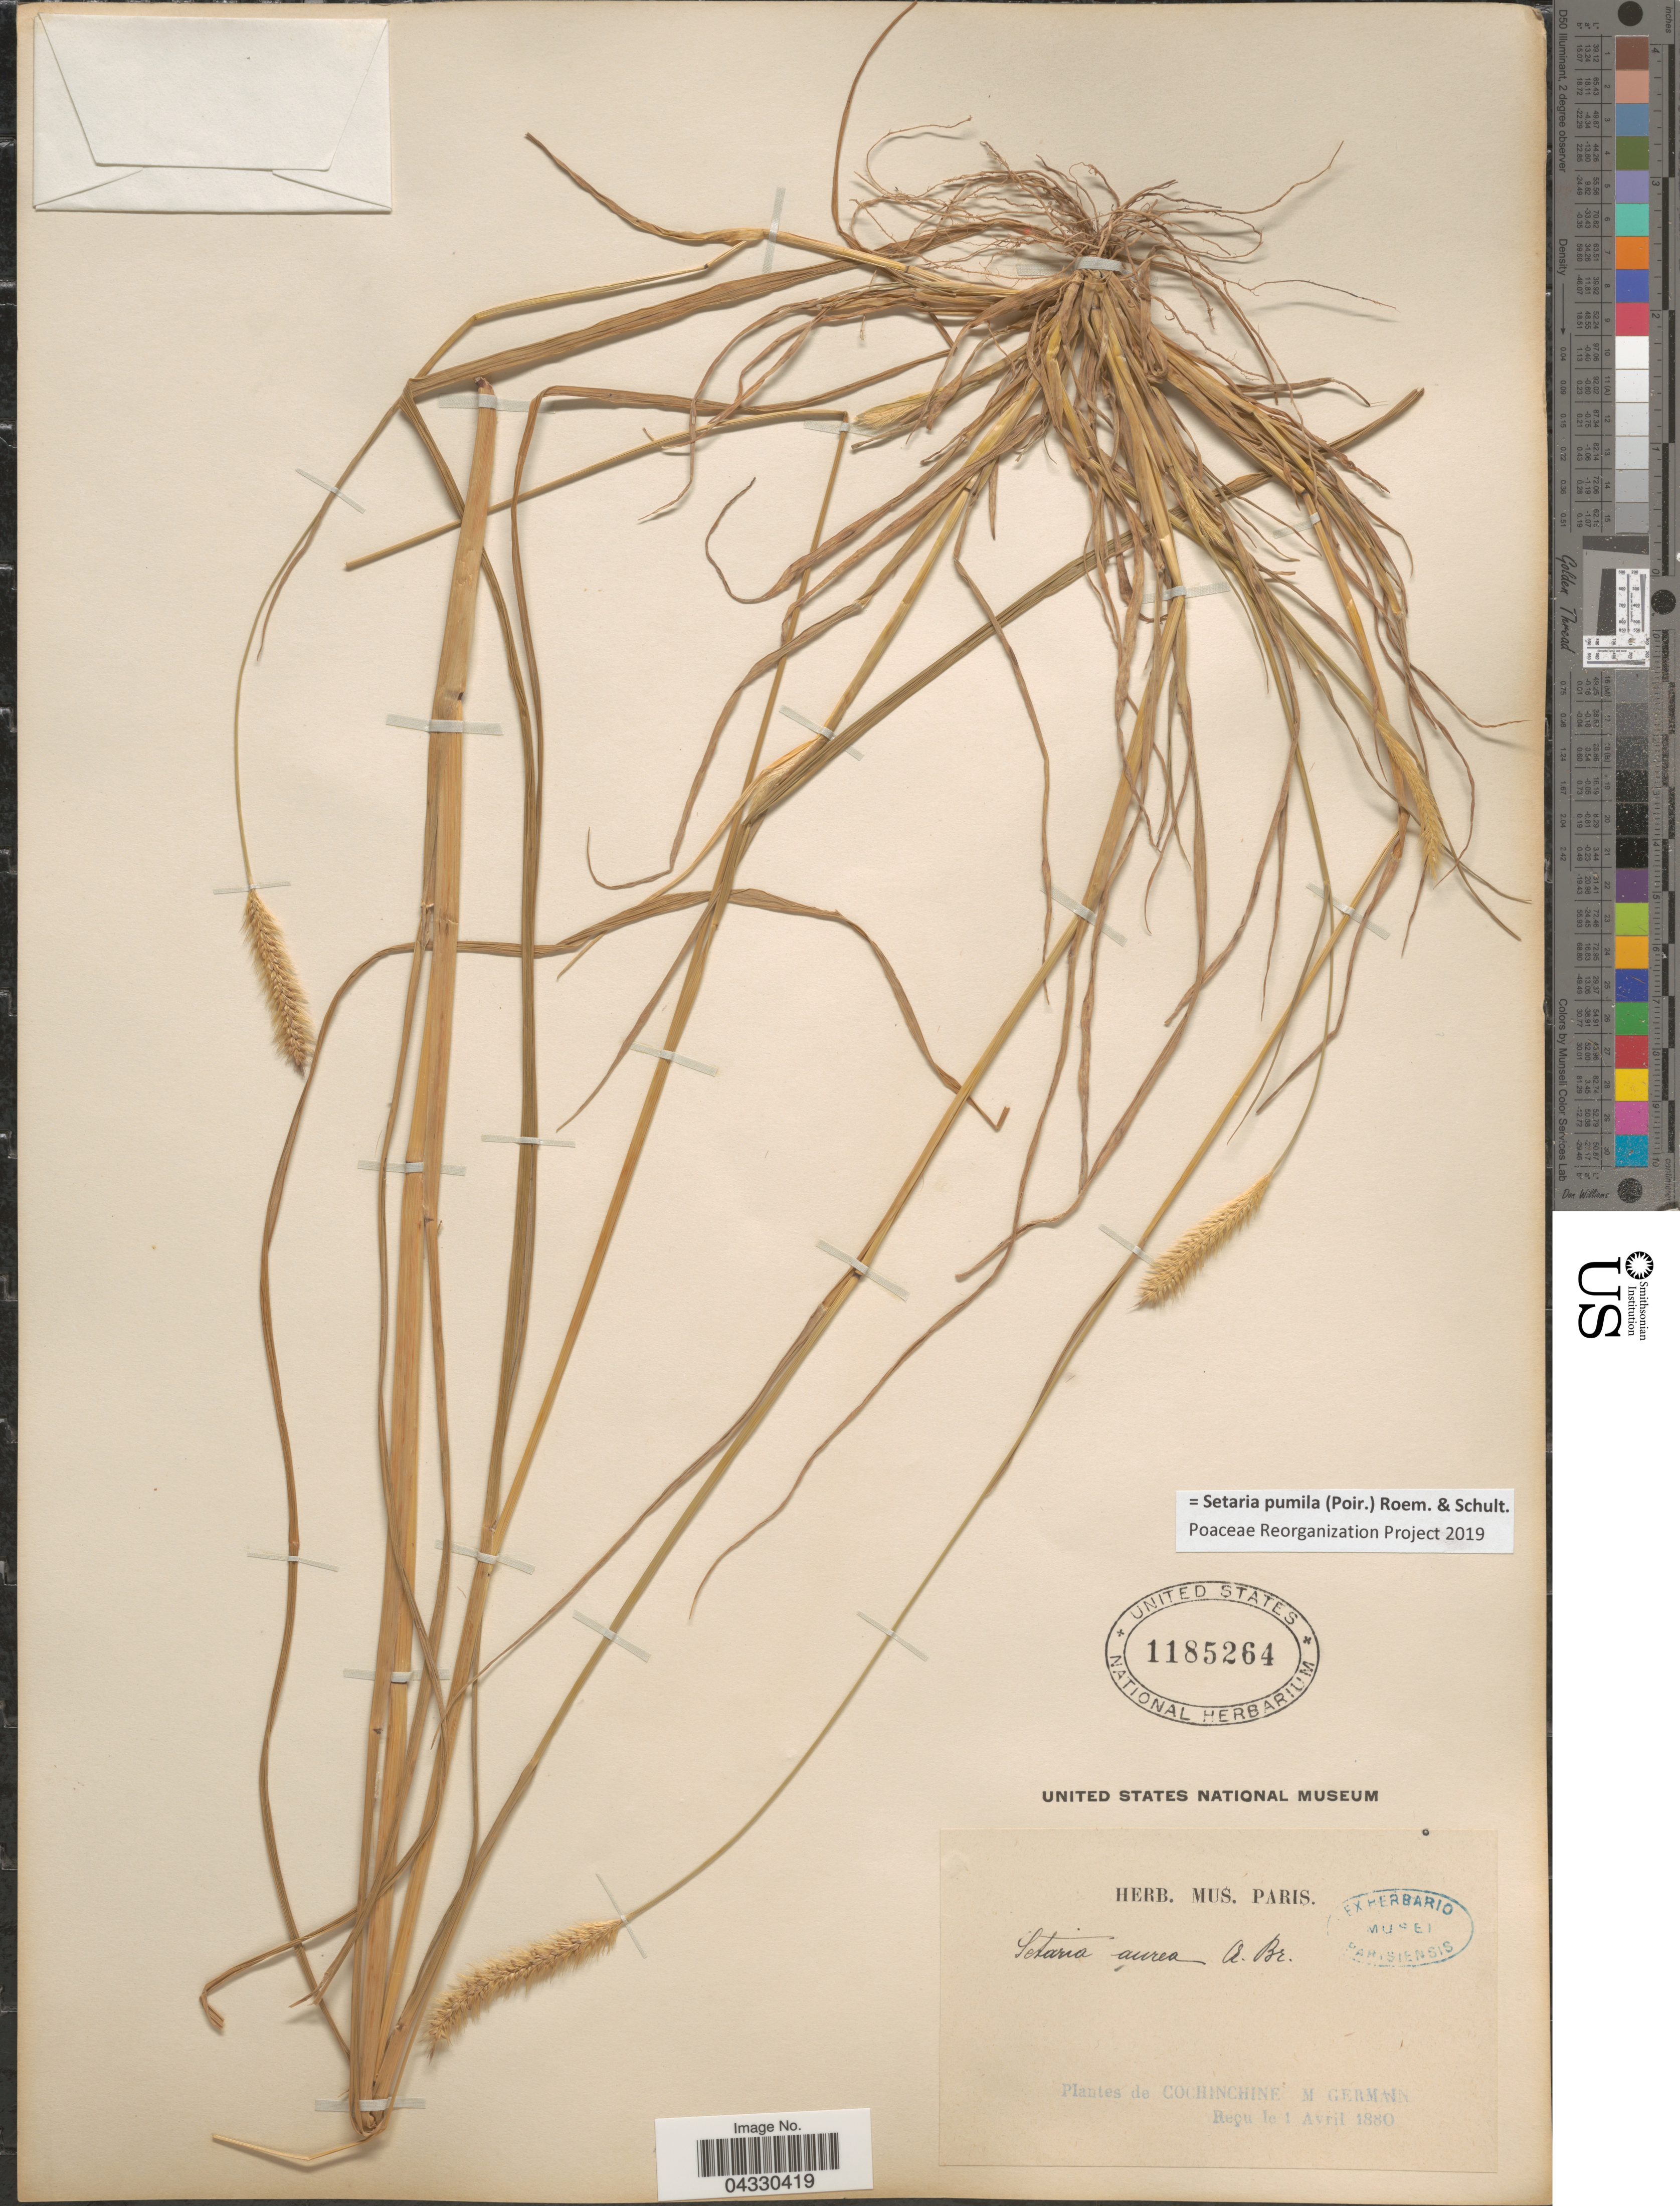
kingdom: Plantae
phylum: Tracheophyta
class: Liliopsida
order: Poales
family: Poaceae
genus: Setaria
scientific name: Setaria pumila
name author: (Poir.) Roem. & Schult.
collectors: M. Germain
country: Vietnam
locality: Cochinchine.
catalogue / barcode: US 1185264